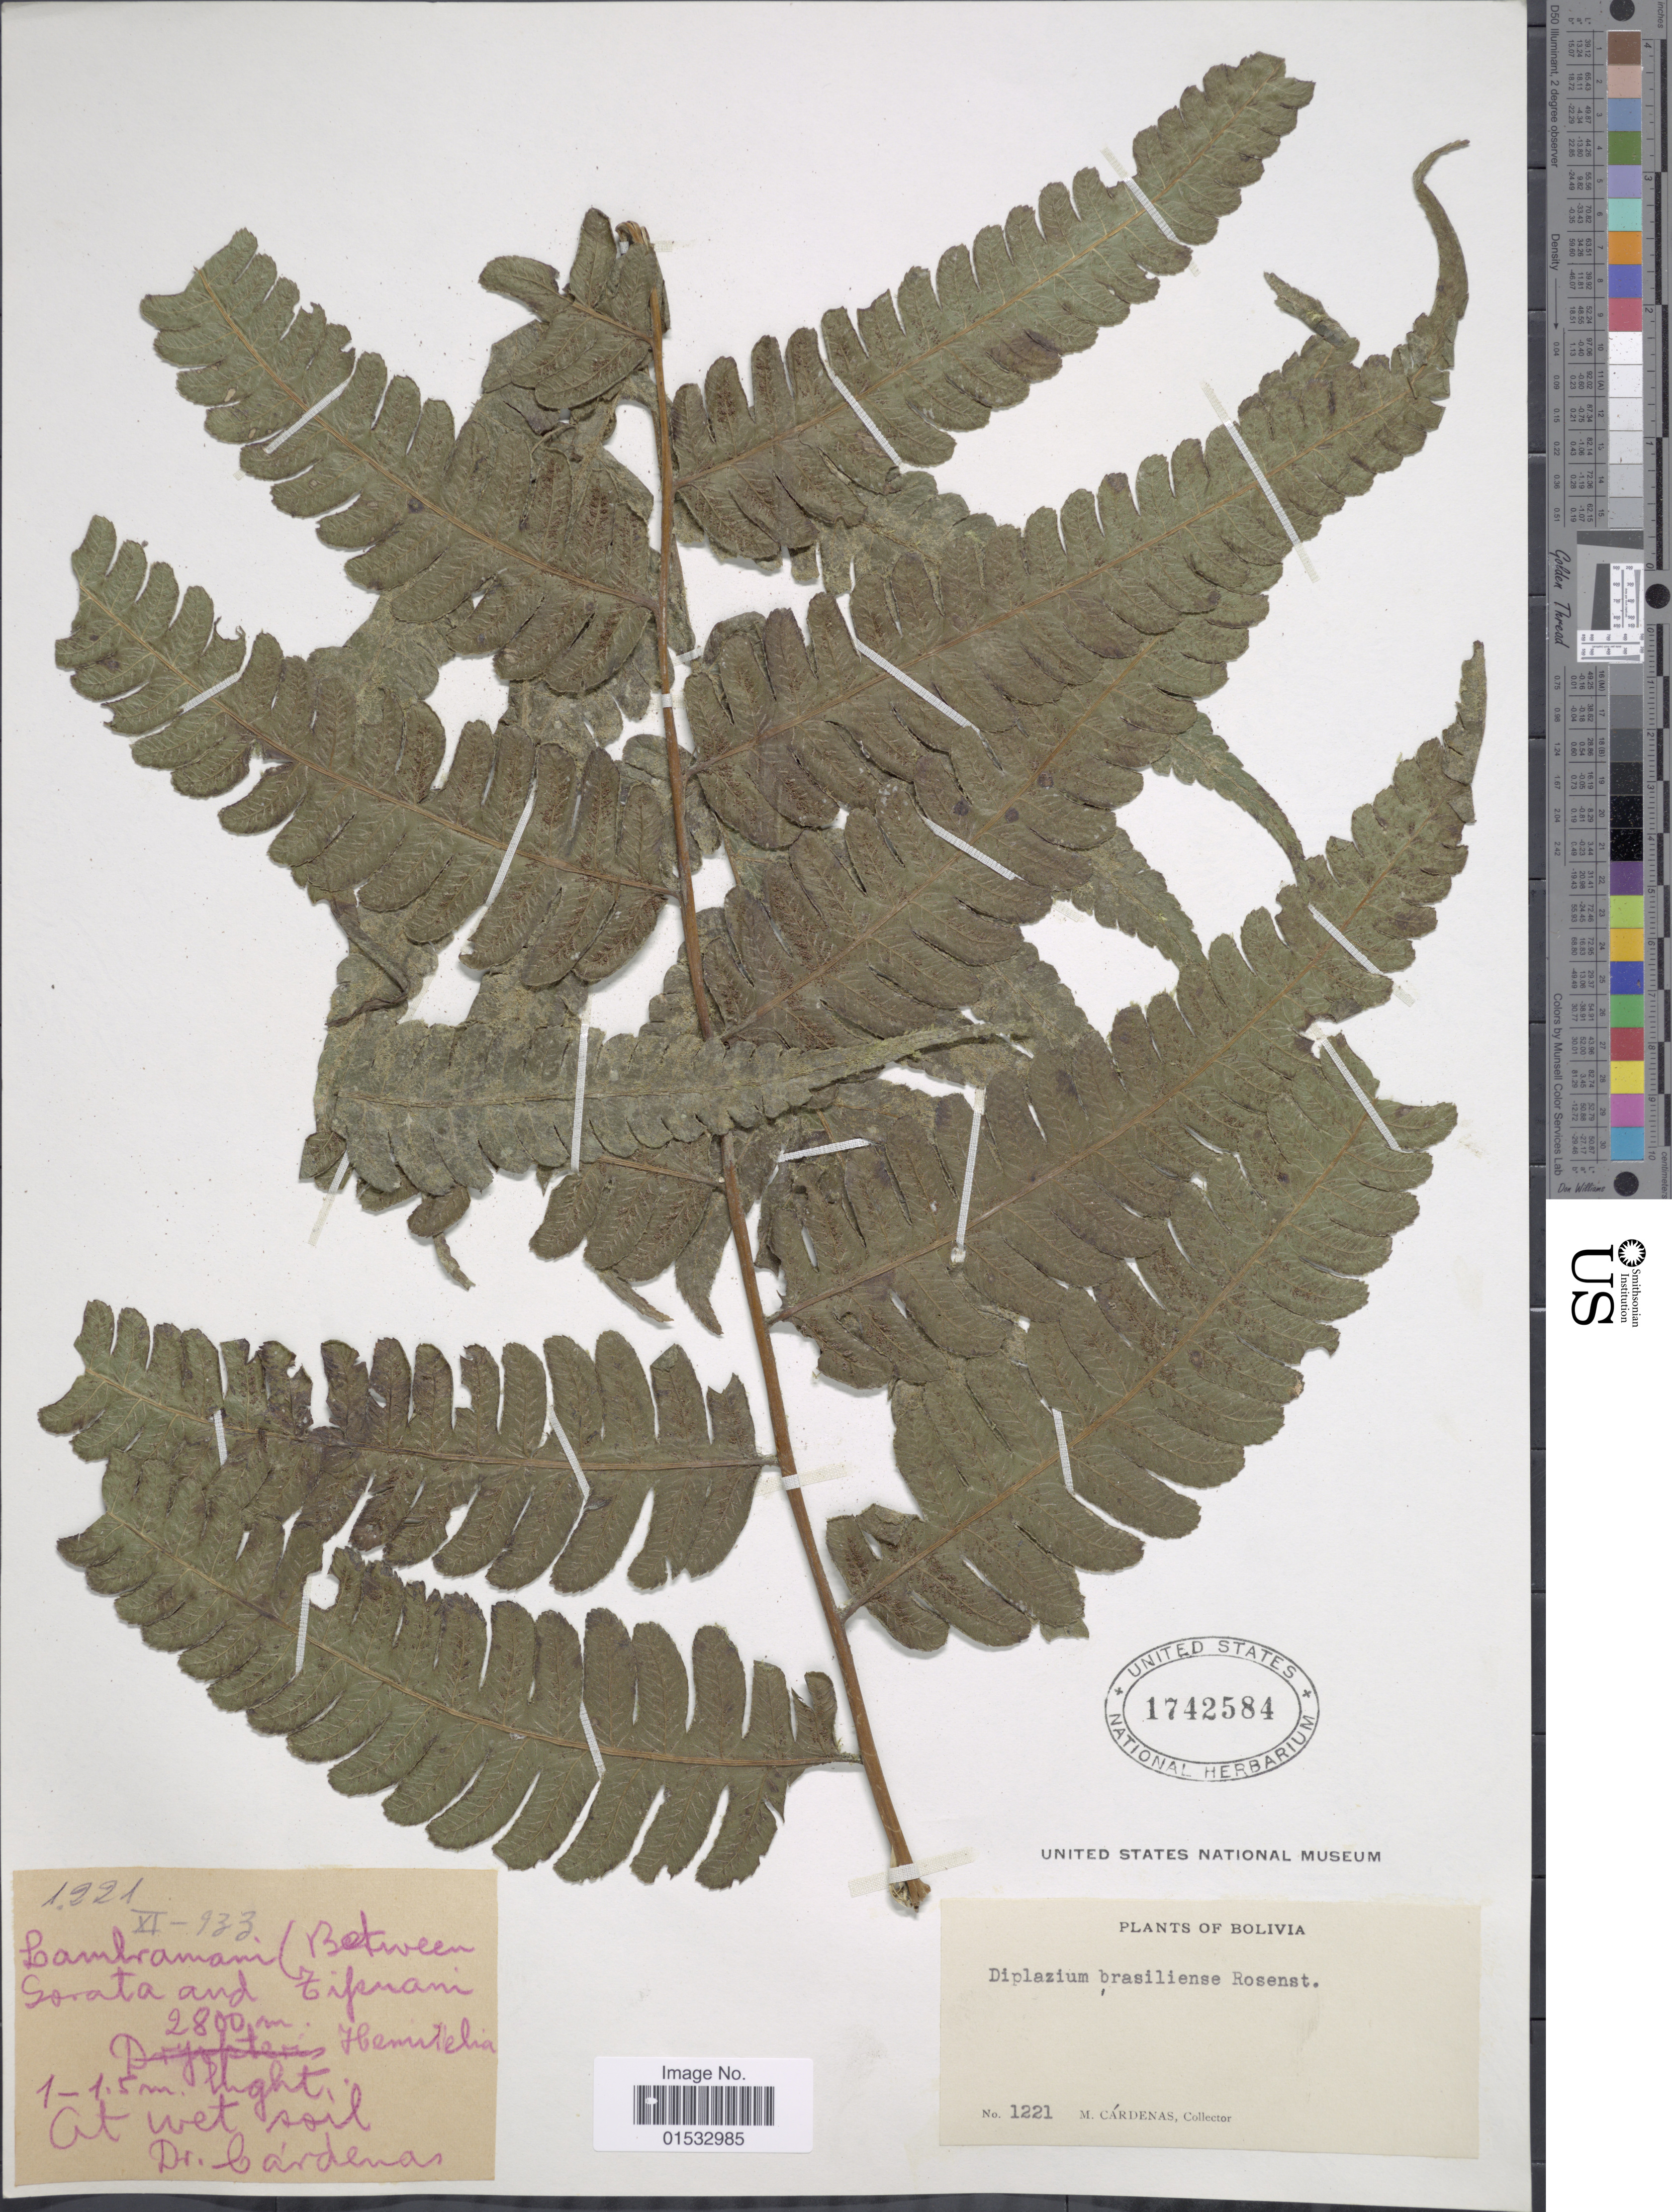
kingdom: Plantae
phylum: Tracheophyta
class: Polypodiopsida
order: Polypodiales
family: Athyriaceae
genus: Diplazium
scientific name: Diplazium lindbergii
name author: (Mett.) Christ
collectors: M. Cárdenas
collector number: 1221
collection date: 1933-09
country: Bolivia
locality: Lamramani (between Sorata and Tipuani)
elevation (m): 2800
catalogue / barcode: US 1742584